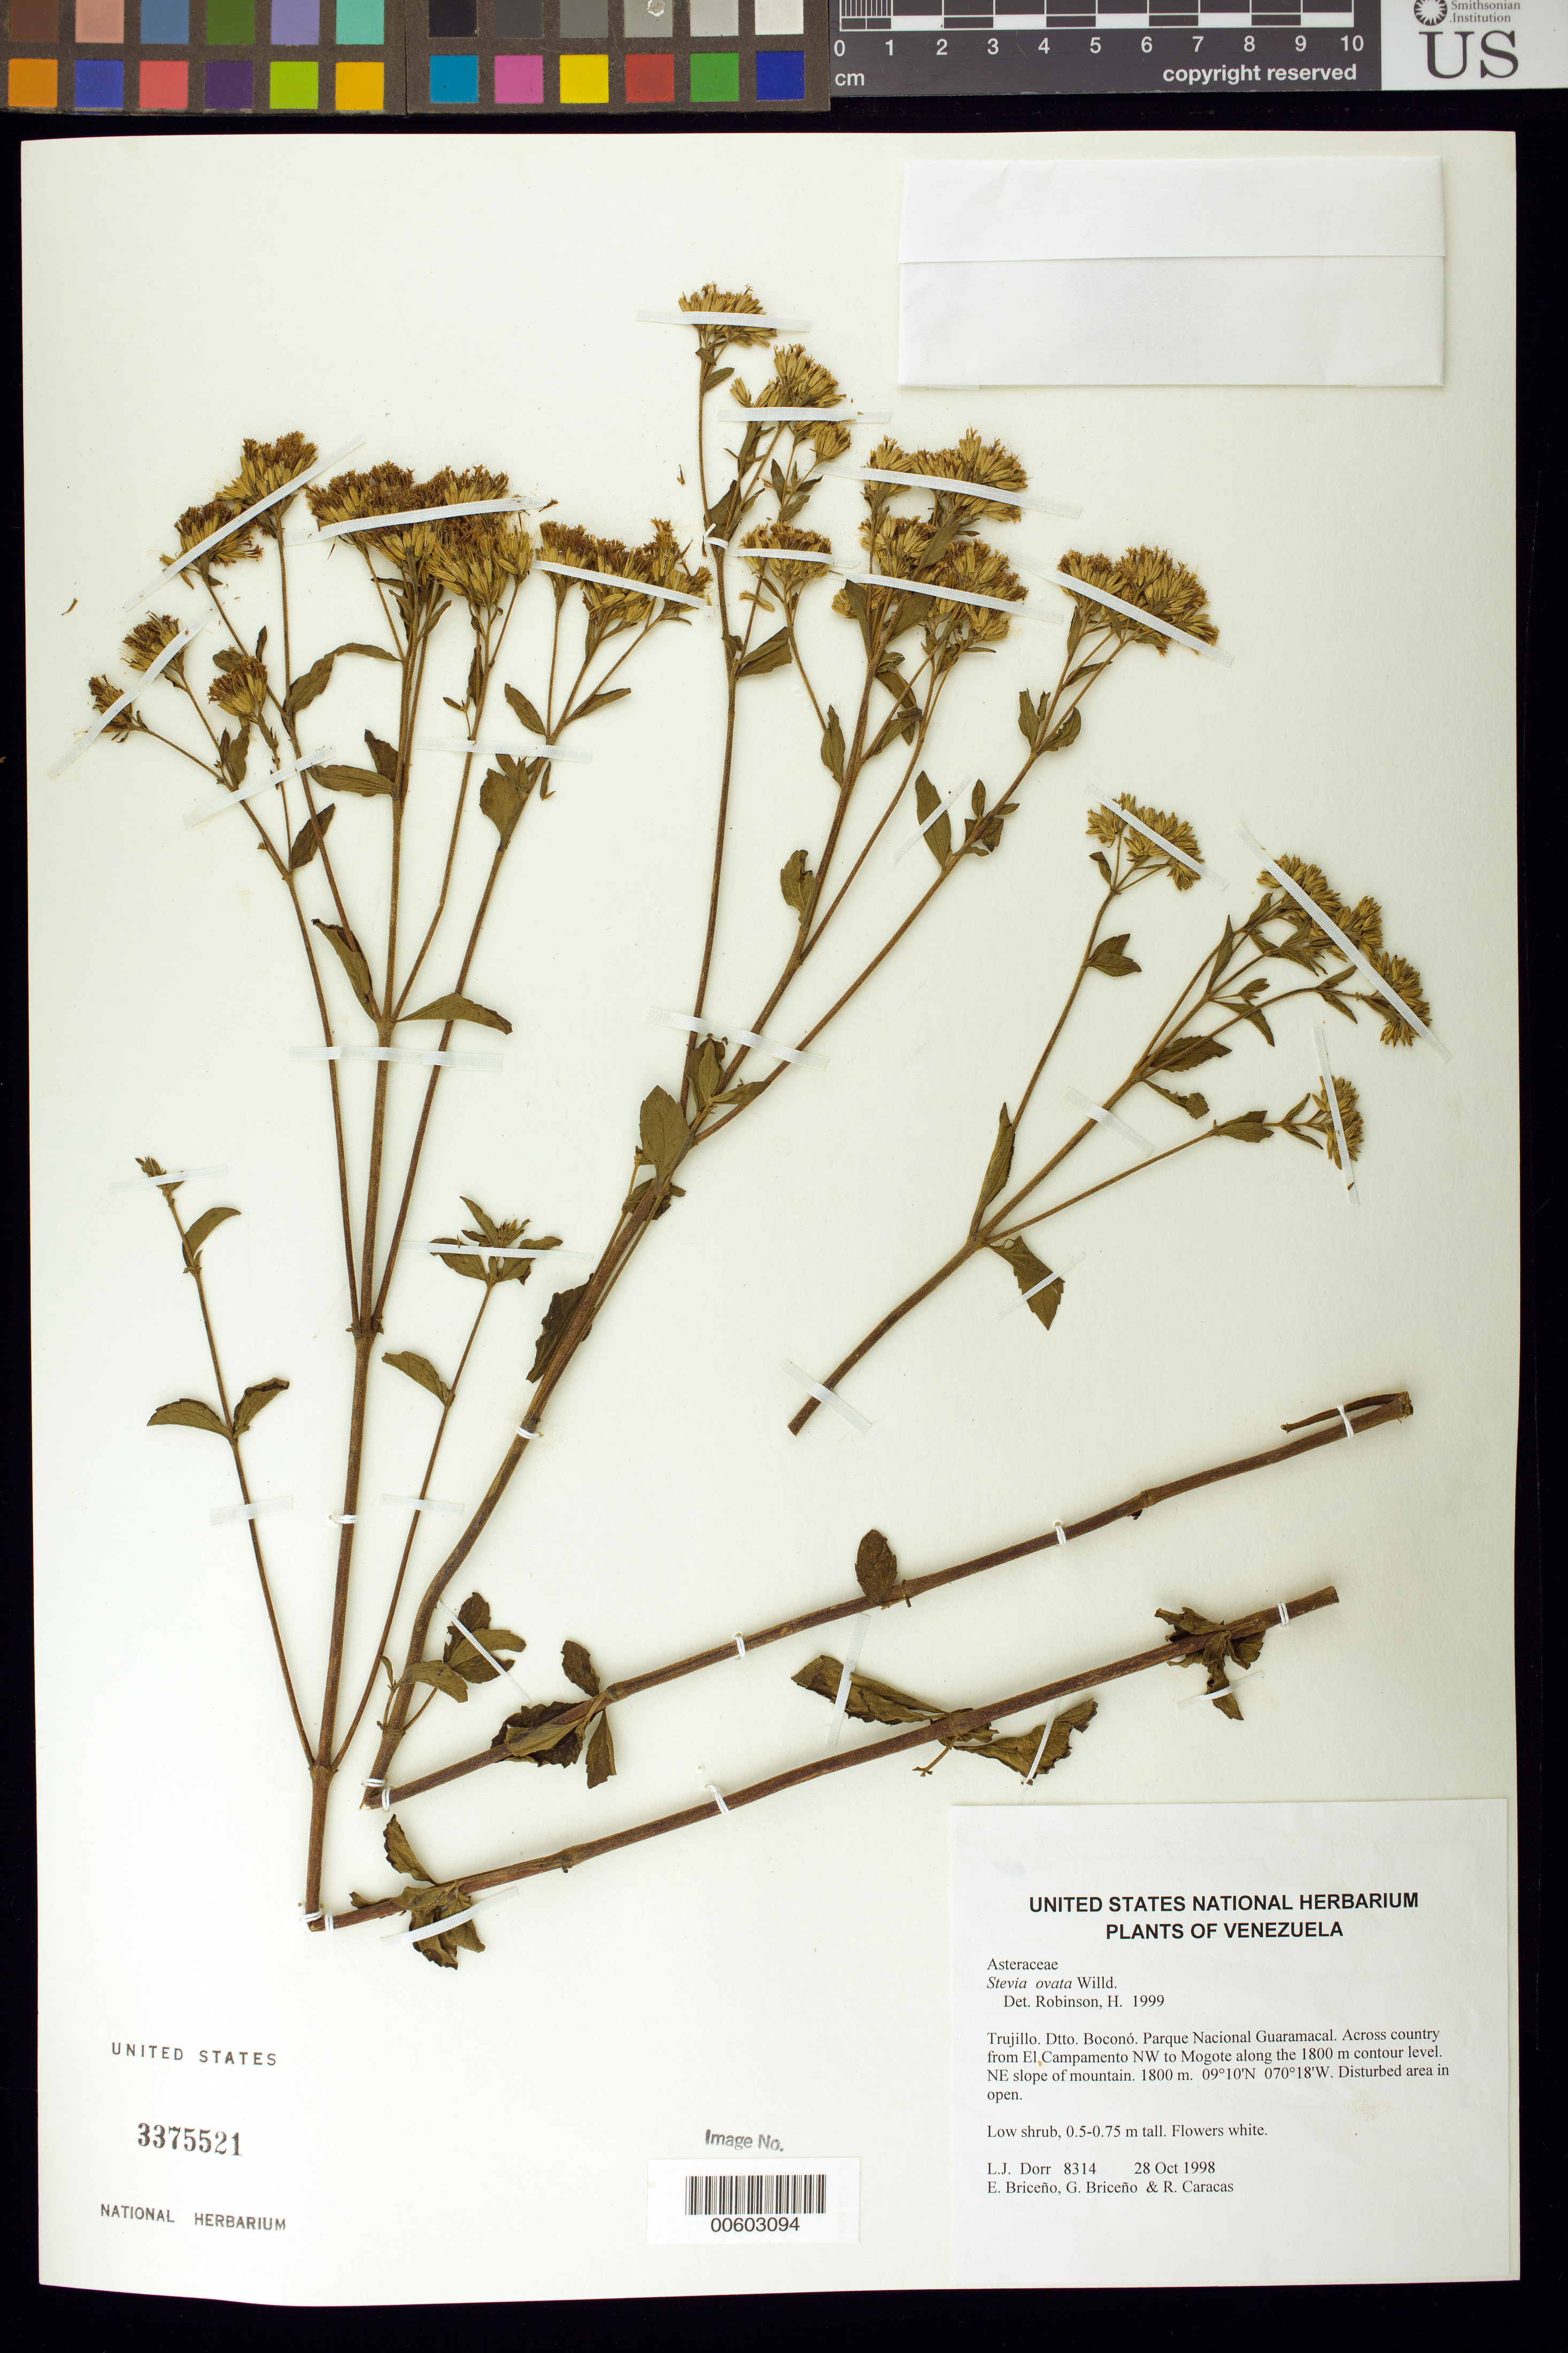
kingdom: Plantae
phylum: Tracheophyta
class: Magnoliopsida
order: Asterales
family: Asteraceae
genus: Stevia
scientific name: Stevia ovata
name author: Willd.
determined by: Robinson, Harold E., (US)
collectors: L. J. Dorr, E. Briceño, G. Briceño & R. Caracas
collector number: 8314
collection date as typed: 28 Oct 1998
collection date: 1998-10-28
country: Venezuela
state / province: Trujillo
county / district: Boconó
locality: Parque Nacional Guaramacal. Across country from El Campamento NW to Mogote along the 1800 m contour level. NE slope of mountain.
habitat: Disturbed area in open.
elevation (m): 1800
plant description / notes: MO, NY, PORT, TEX, US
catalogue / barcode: US 3375521